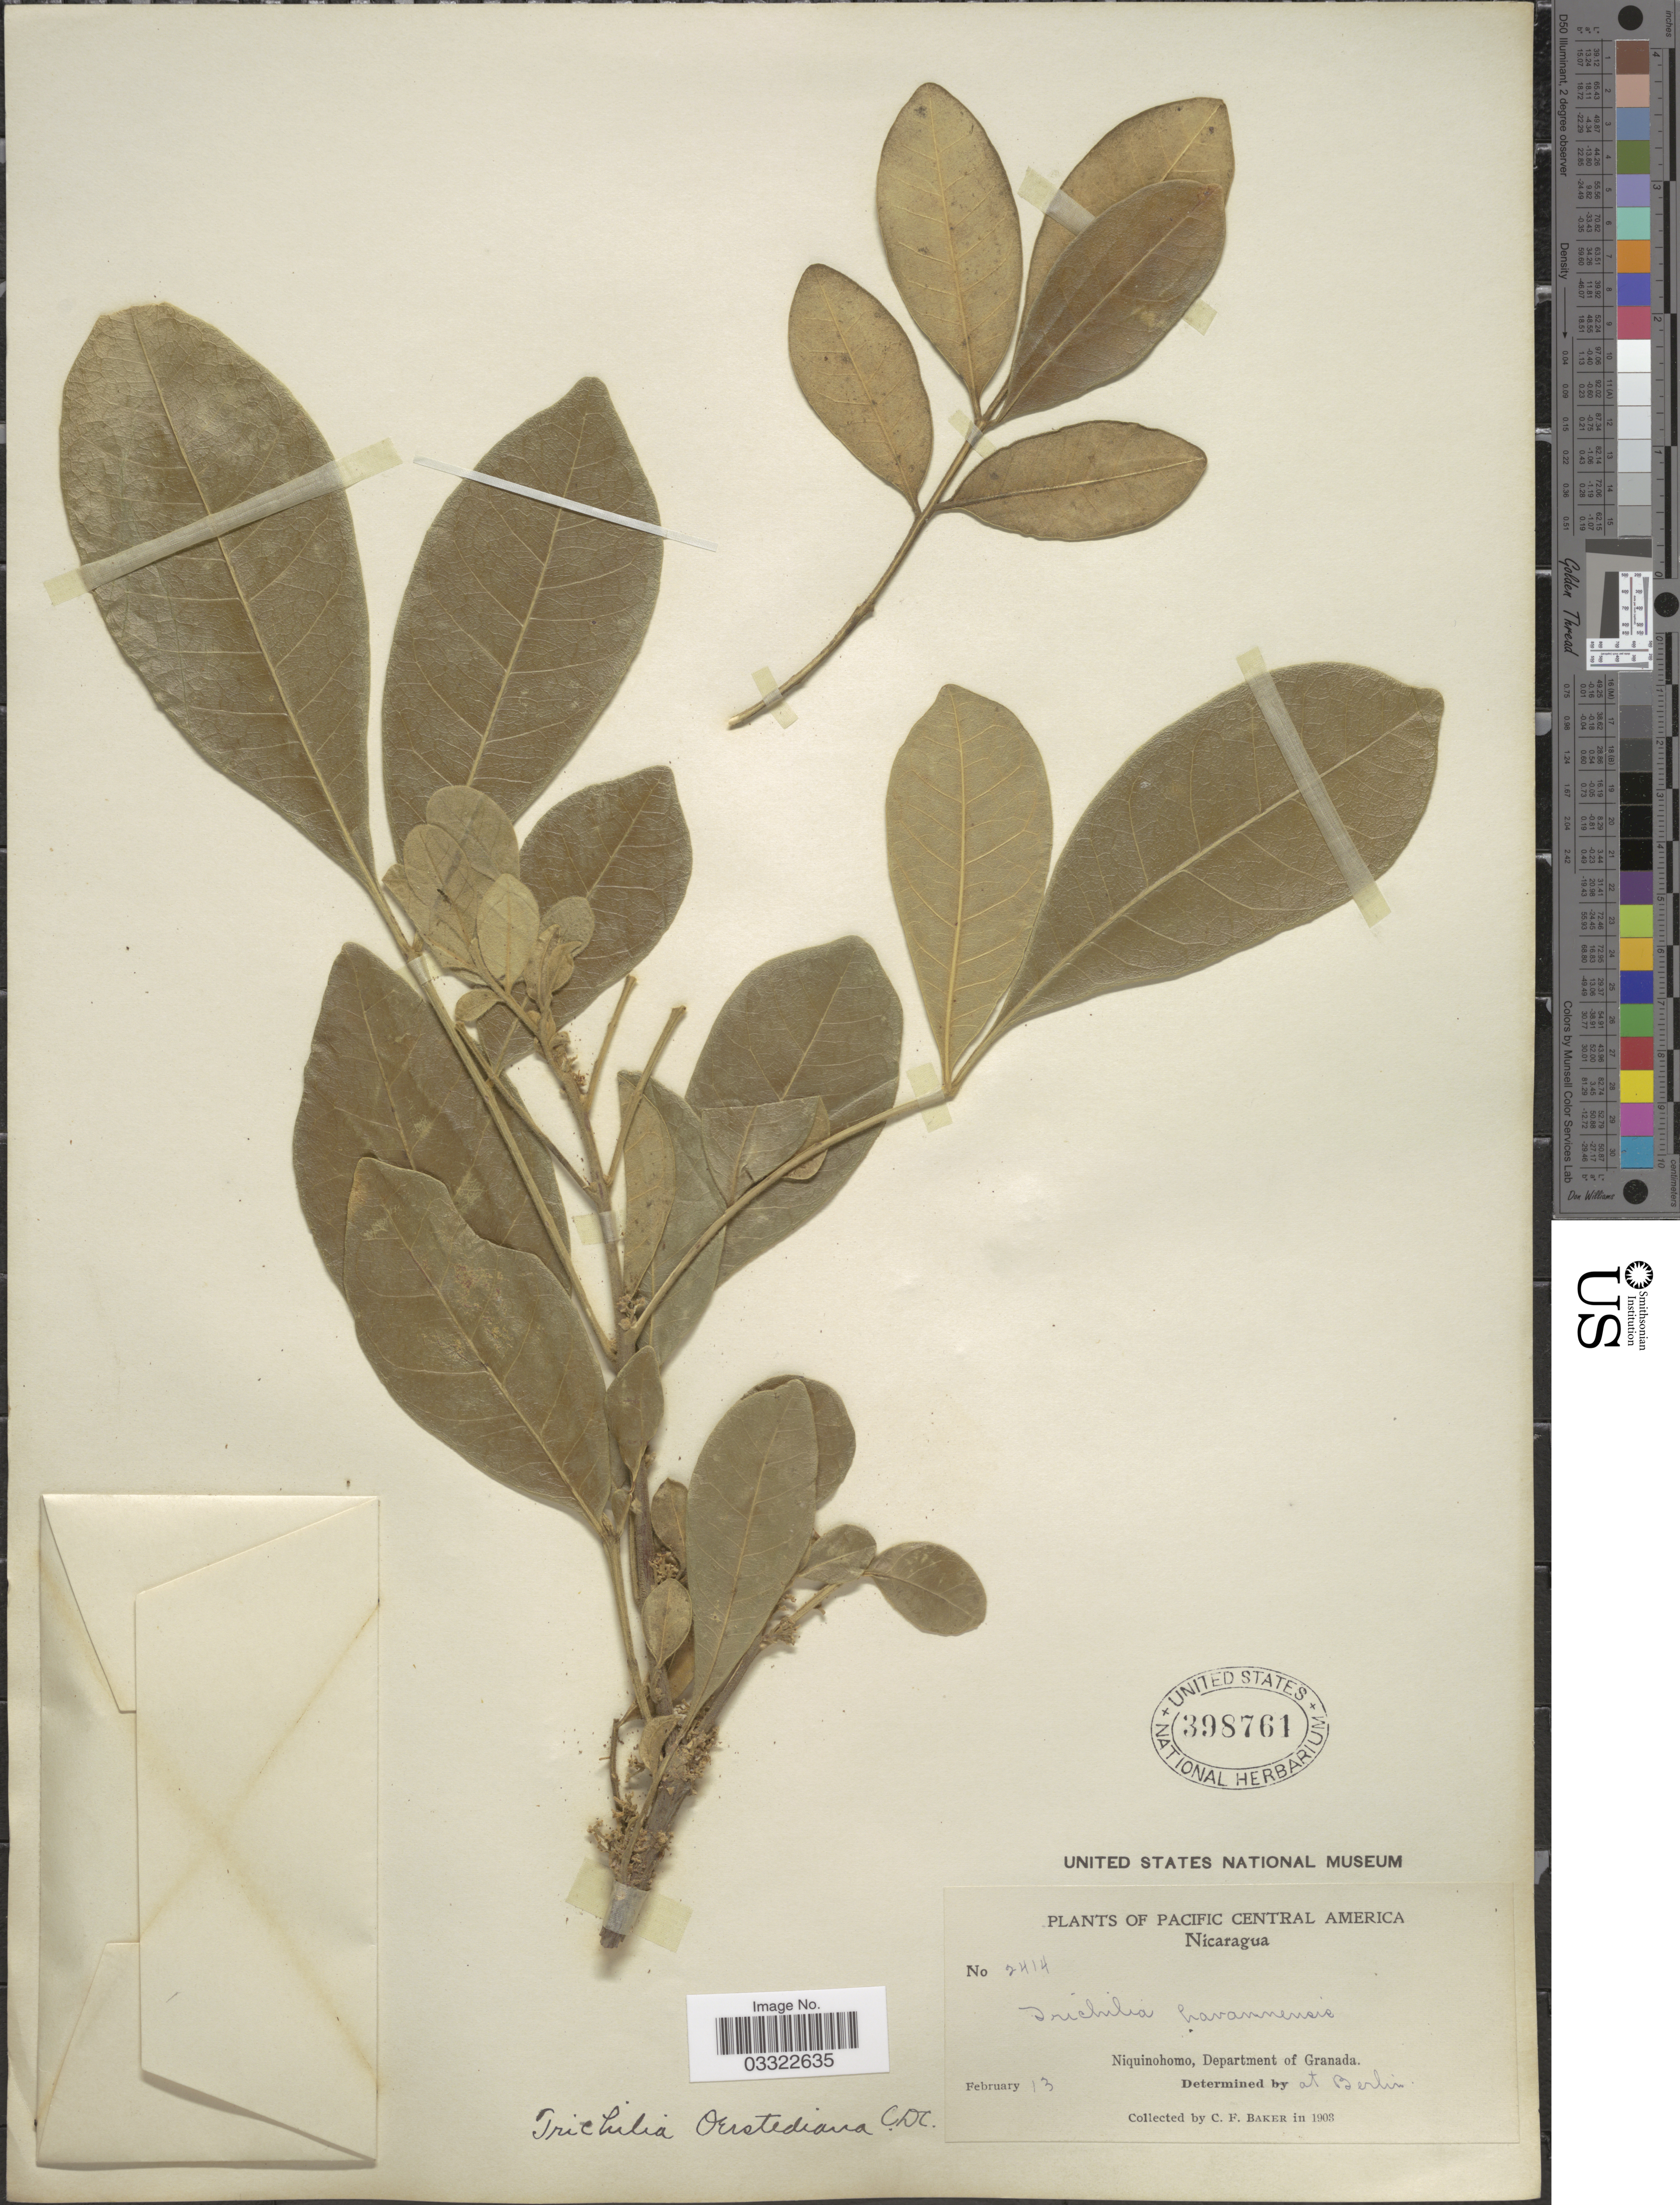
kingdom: Plantae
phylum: Tracheophyta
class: Magnoliopsida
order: Sapindales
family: Meliaceae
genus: Trichilia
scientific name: Trichilia oerstediana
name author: C. DC.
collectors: C. F. Baker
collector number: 2414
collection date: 1903-02-13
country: Nicaragua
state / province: Granada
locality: Niquinohomo, Department of Granada.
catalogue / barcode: US 398761